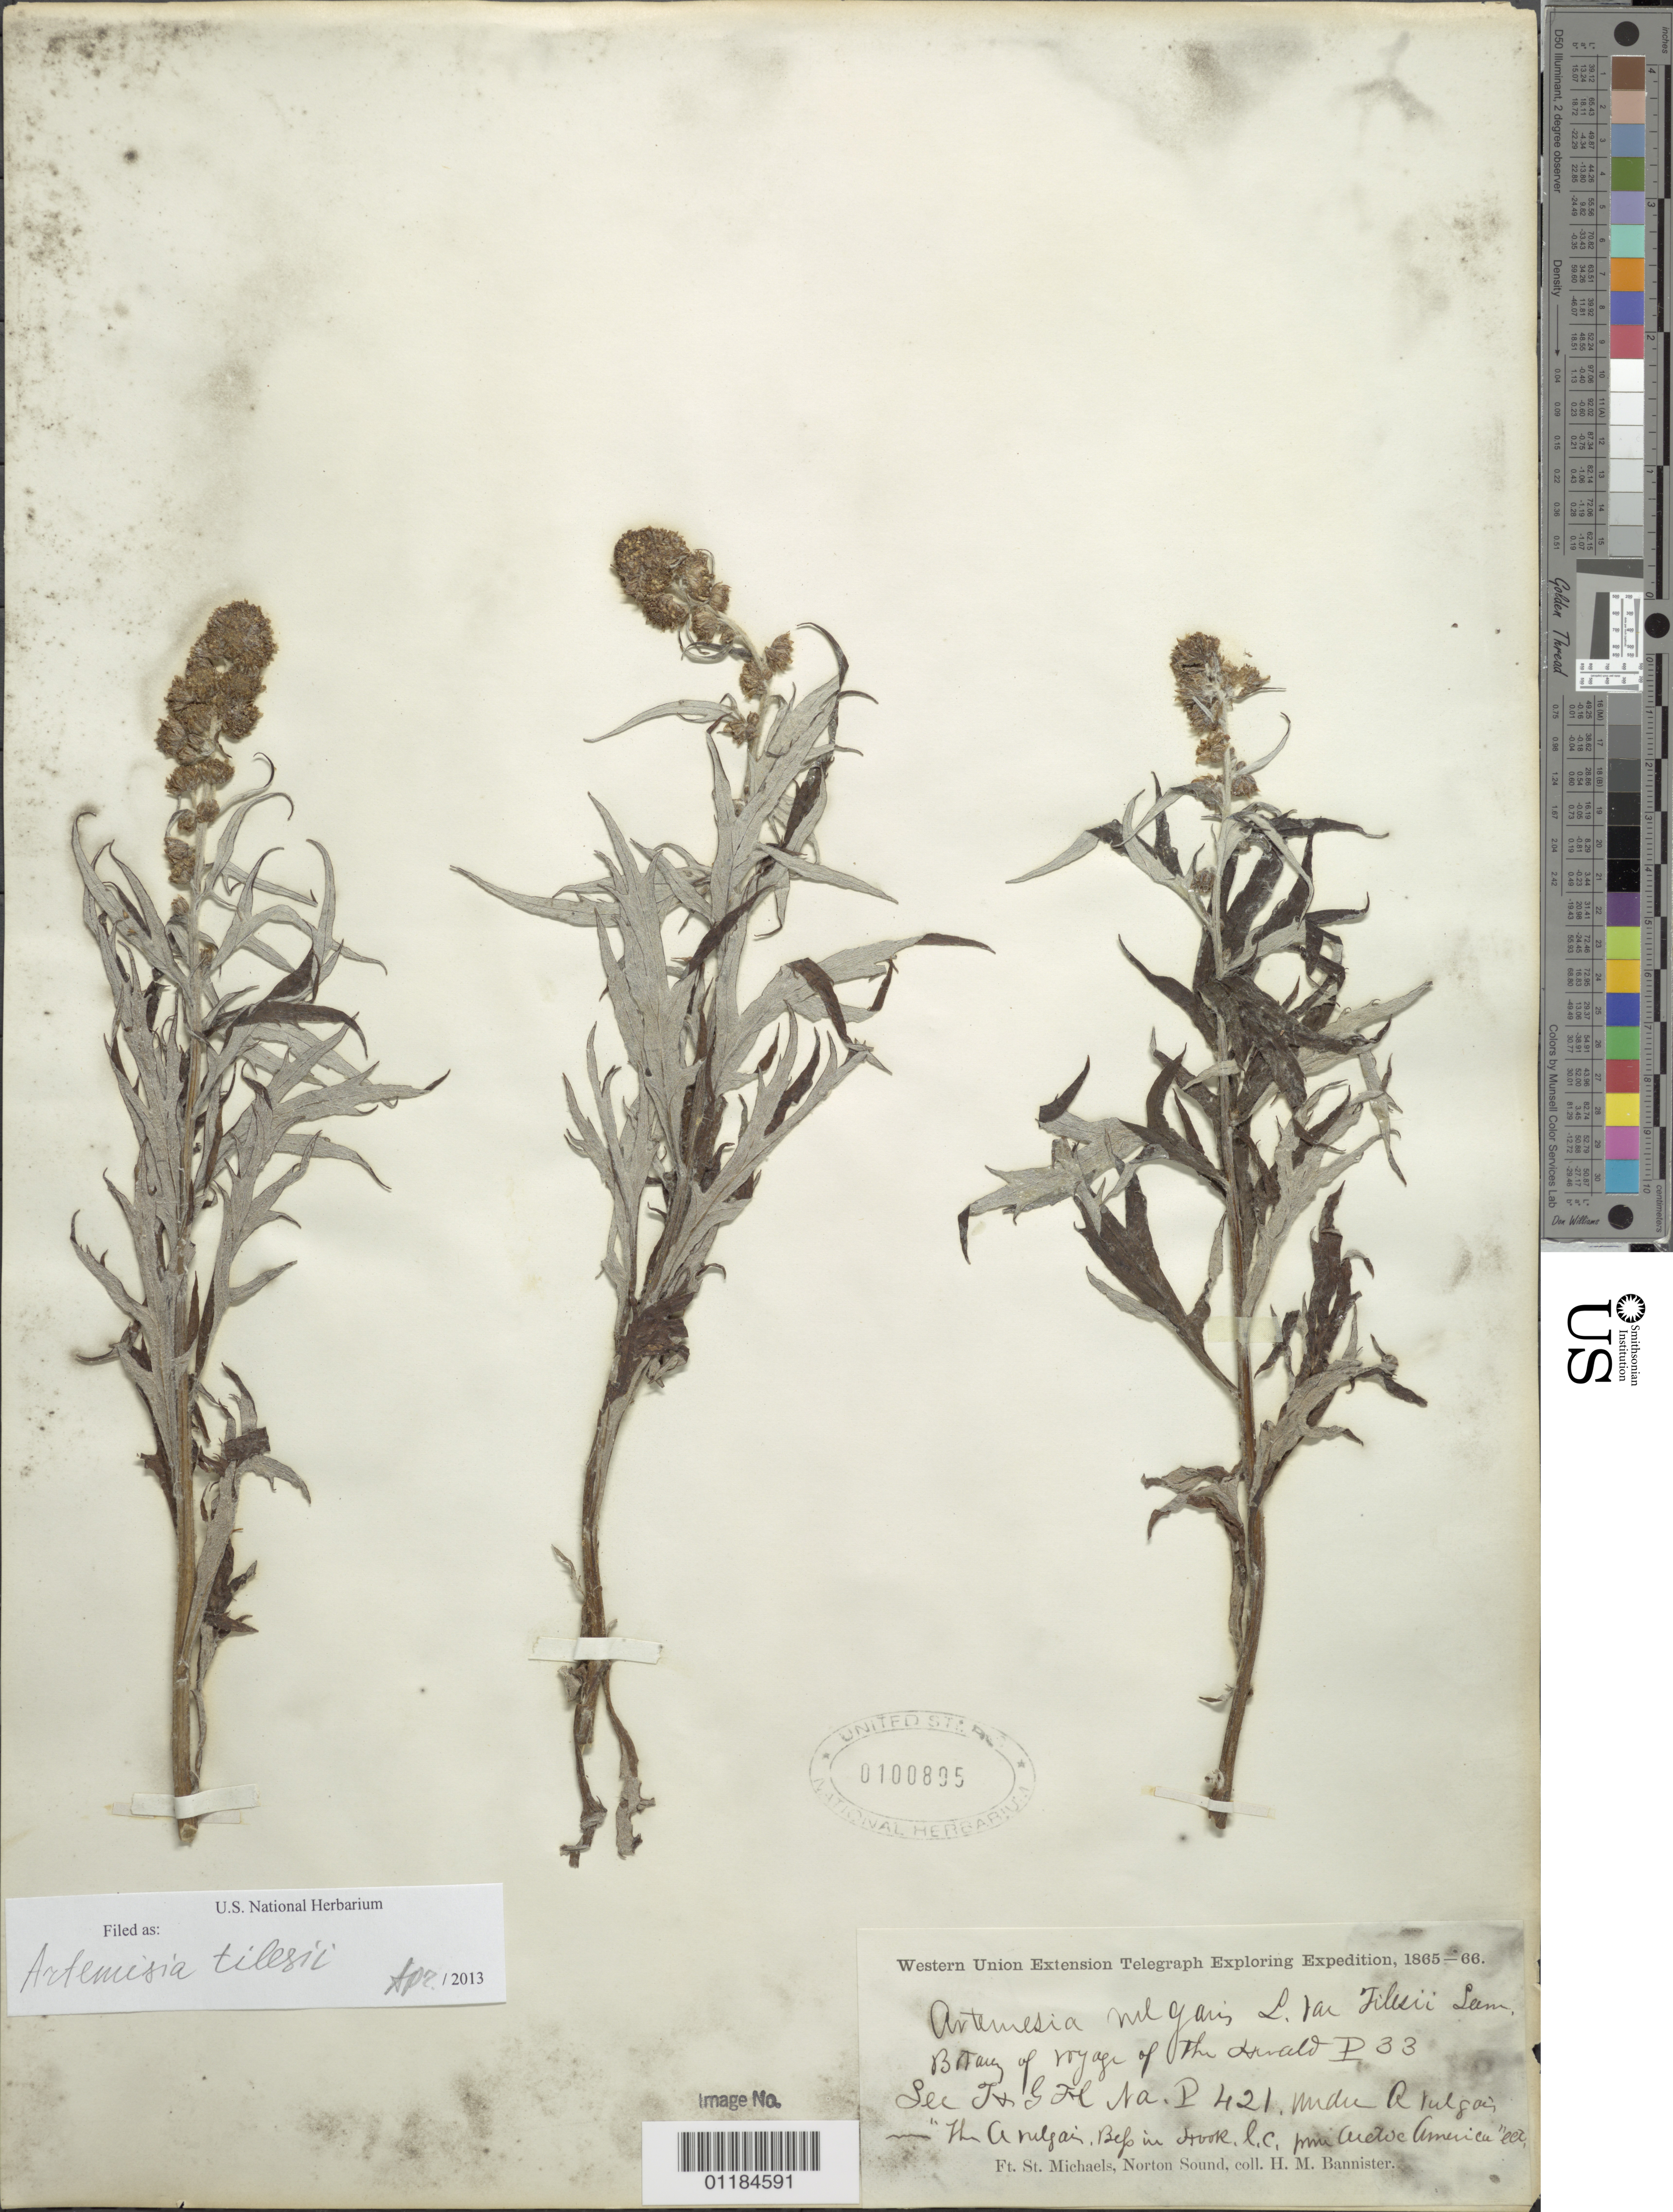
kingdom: Plantae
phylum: Tracheophyta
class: Magnoliopsida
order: Asterales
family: Asteraceae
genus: Artemisia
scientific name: Artemisia tilesii subsp. gormani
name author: (Rydb.) Hultén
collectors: H. Bannister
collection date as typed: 1865 to -- --- 1866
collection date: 1865/1866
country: United States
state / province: Alaska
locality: St. Michael, Norton Sound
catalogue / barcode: US 100895